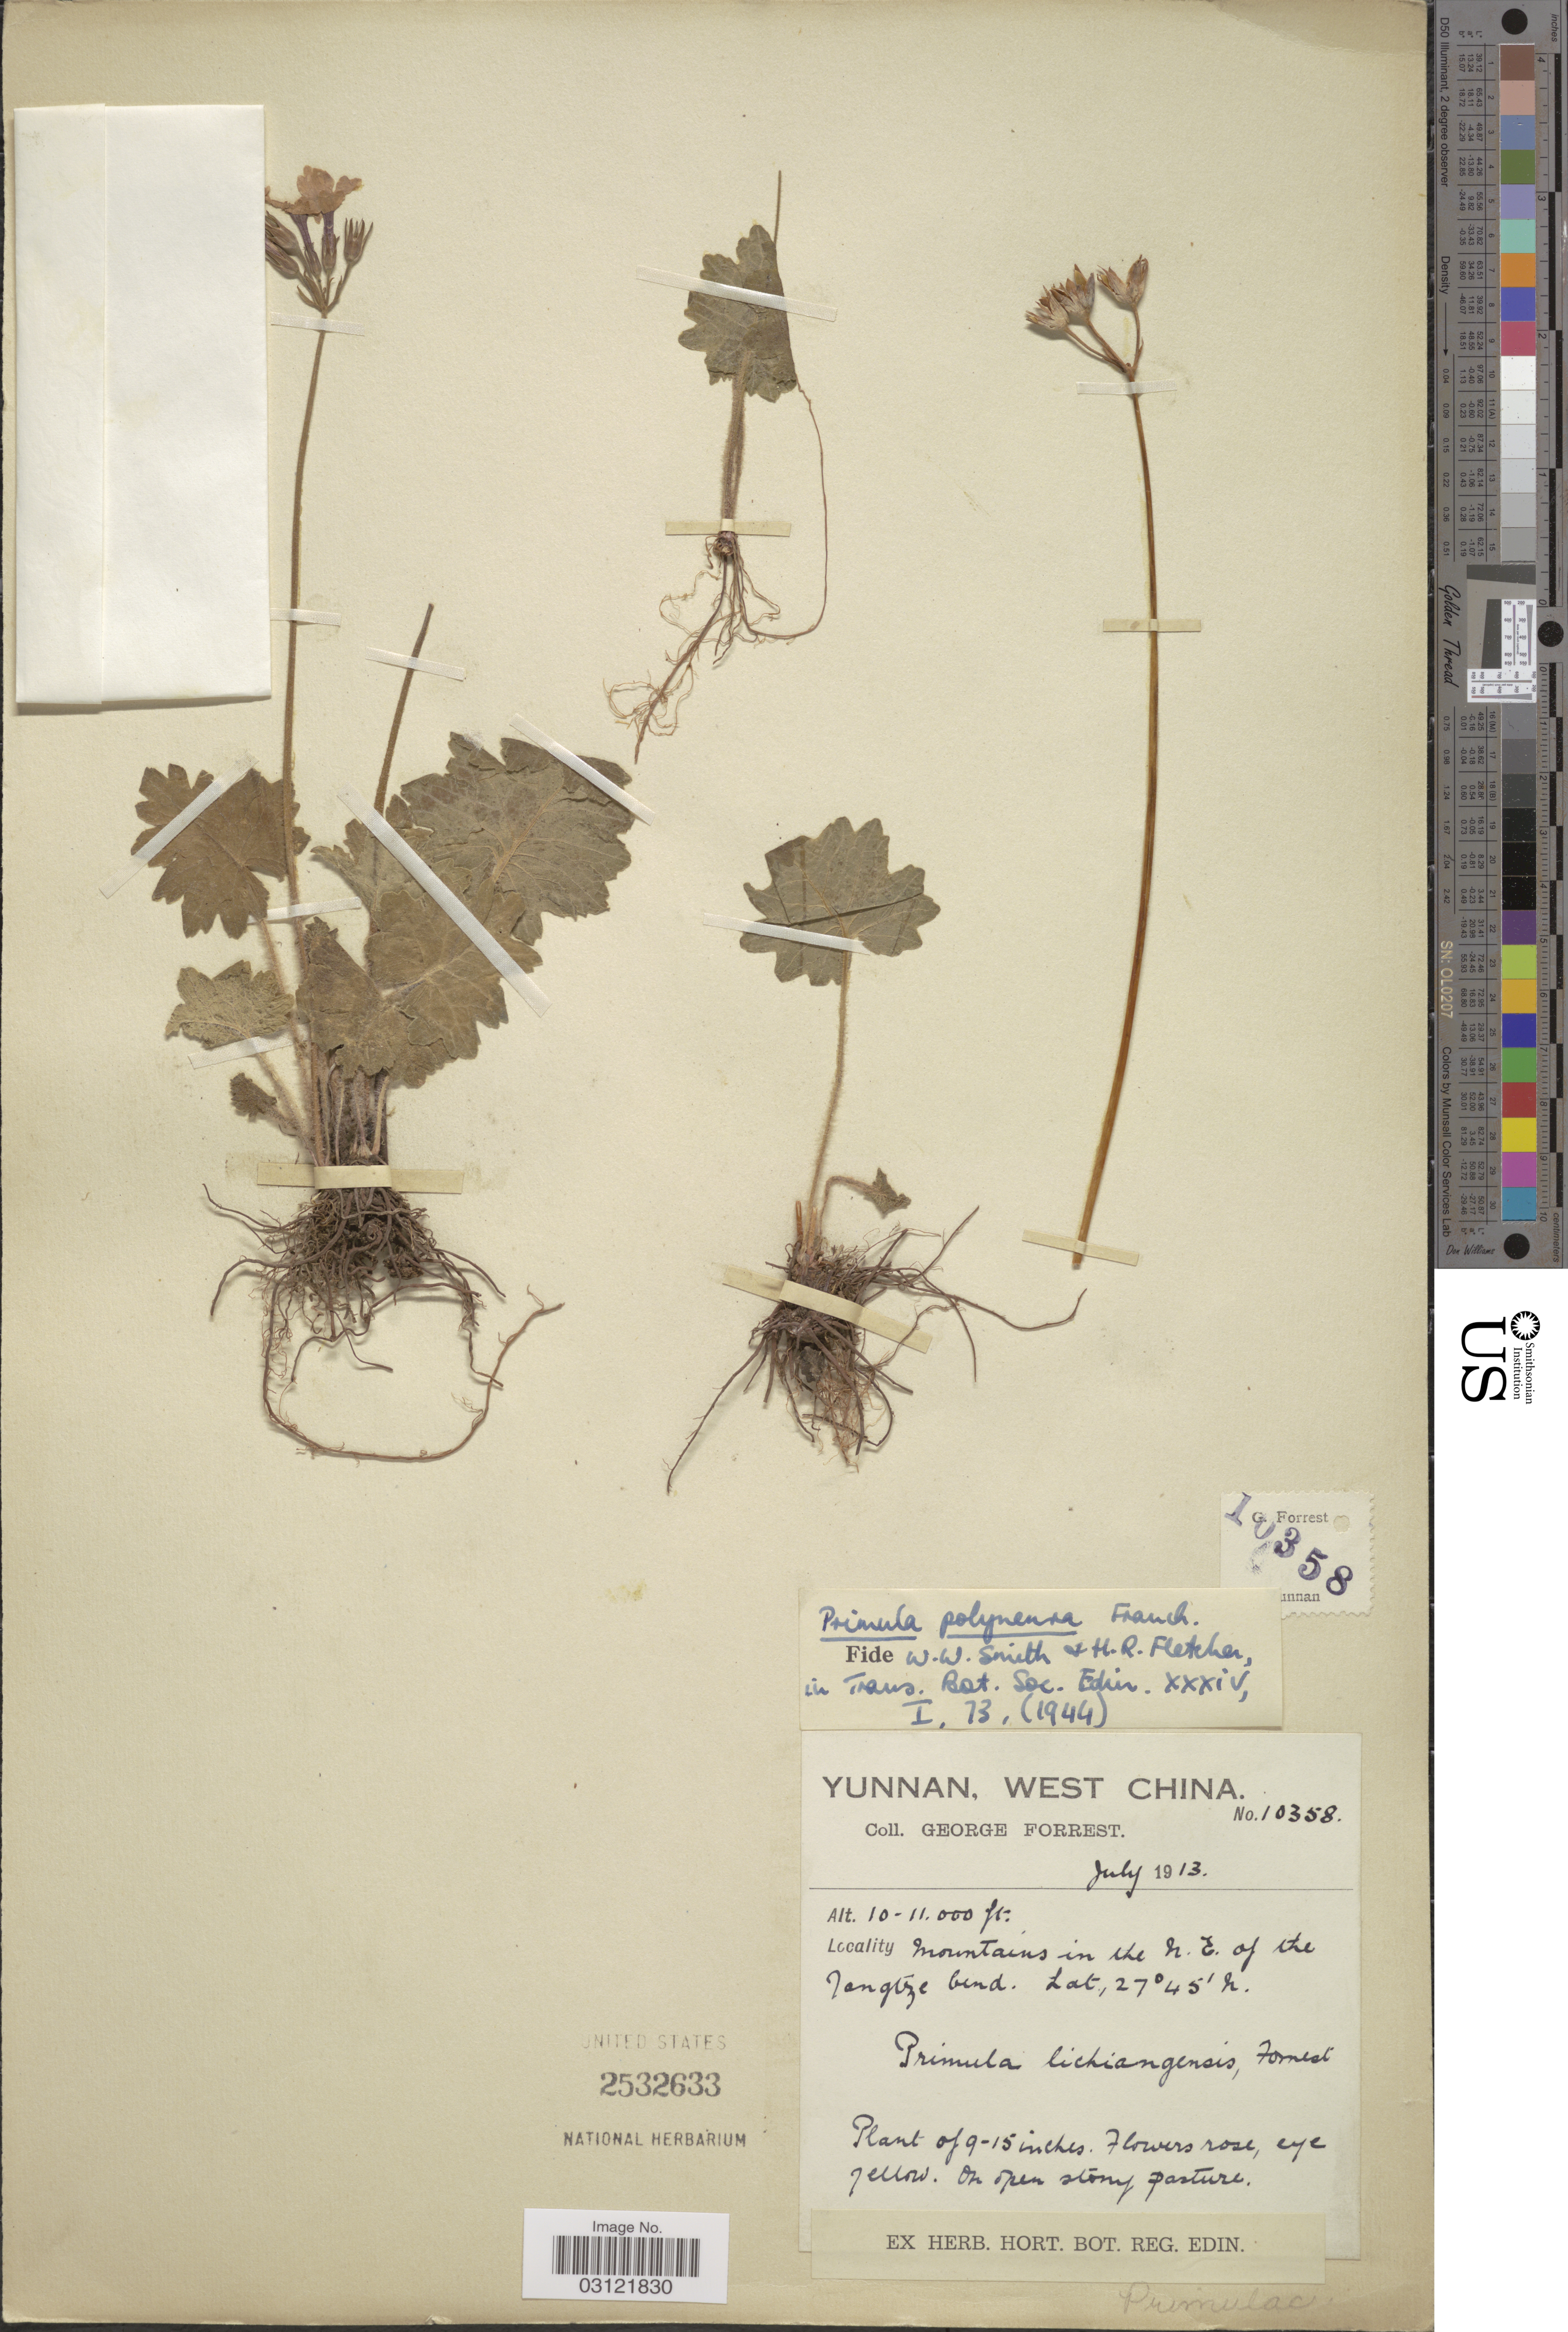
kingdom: Plantae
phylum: Tracheophyta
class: Magnoliopsida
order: Ericales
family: Primulaceae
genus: Primula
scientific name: Primula polyneura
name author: Franch.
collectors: G. Forrest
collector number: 10358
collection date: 1913-07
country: China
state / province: Yunnan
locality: West China. Mountains in the N.E. of the Yangtze bend.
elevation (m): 3048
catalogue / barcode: US 2532633